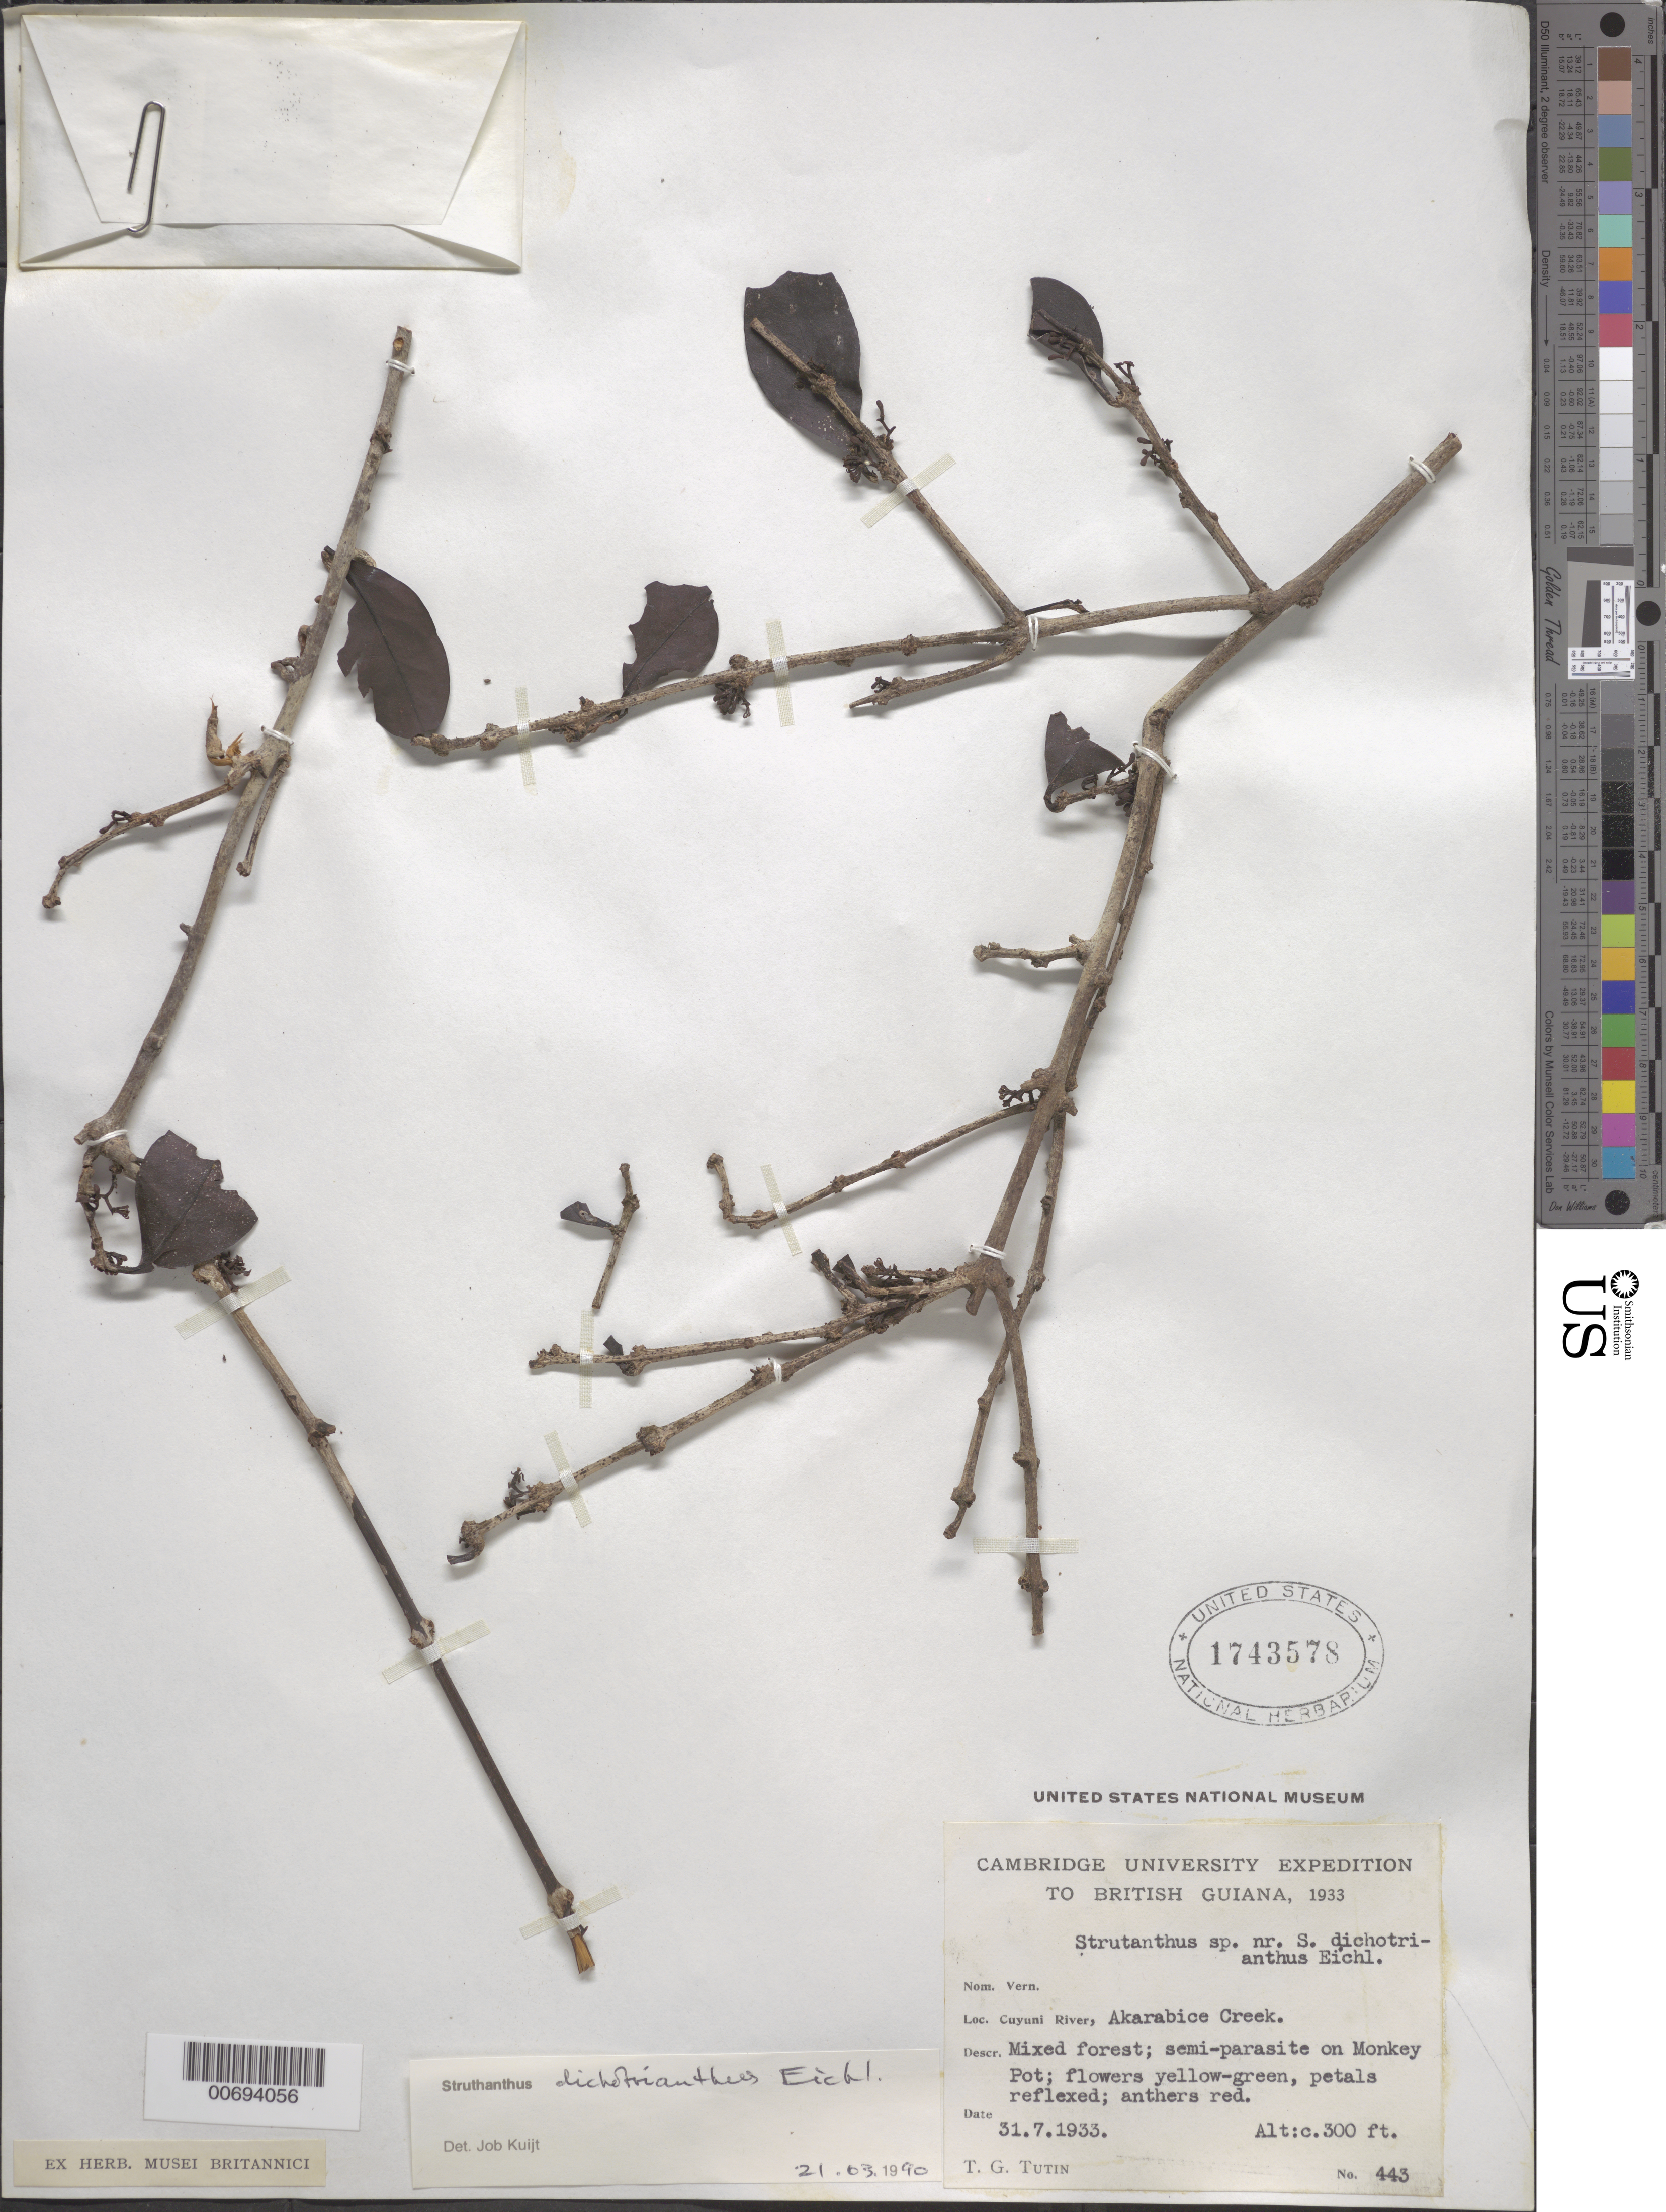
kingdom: Plantae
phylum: Tracheophyta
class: Magnoliopsida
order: Santalales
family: Loranthaceae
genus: Struthanthus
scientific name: Struthanthus dichotrianthus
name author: Eichler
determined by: Kuijt, Job, (CANADA)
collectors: T. G. Tutin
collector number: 443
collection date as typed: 31-Jul-33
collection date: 1933-07-31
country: Guyana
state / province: Cuyuni-Mazaruni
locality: Akarabice Creek, Cuyuni R.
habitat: Mixed forest, semi-parasite on Monkey Pot;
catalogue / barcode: US 1743578